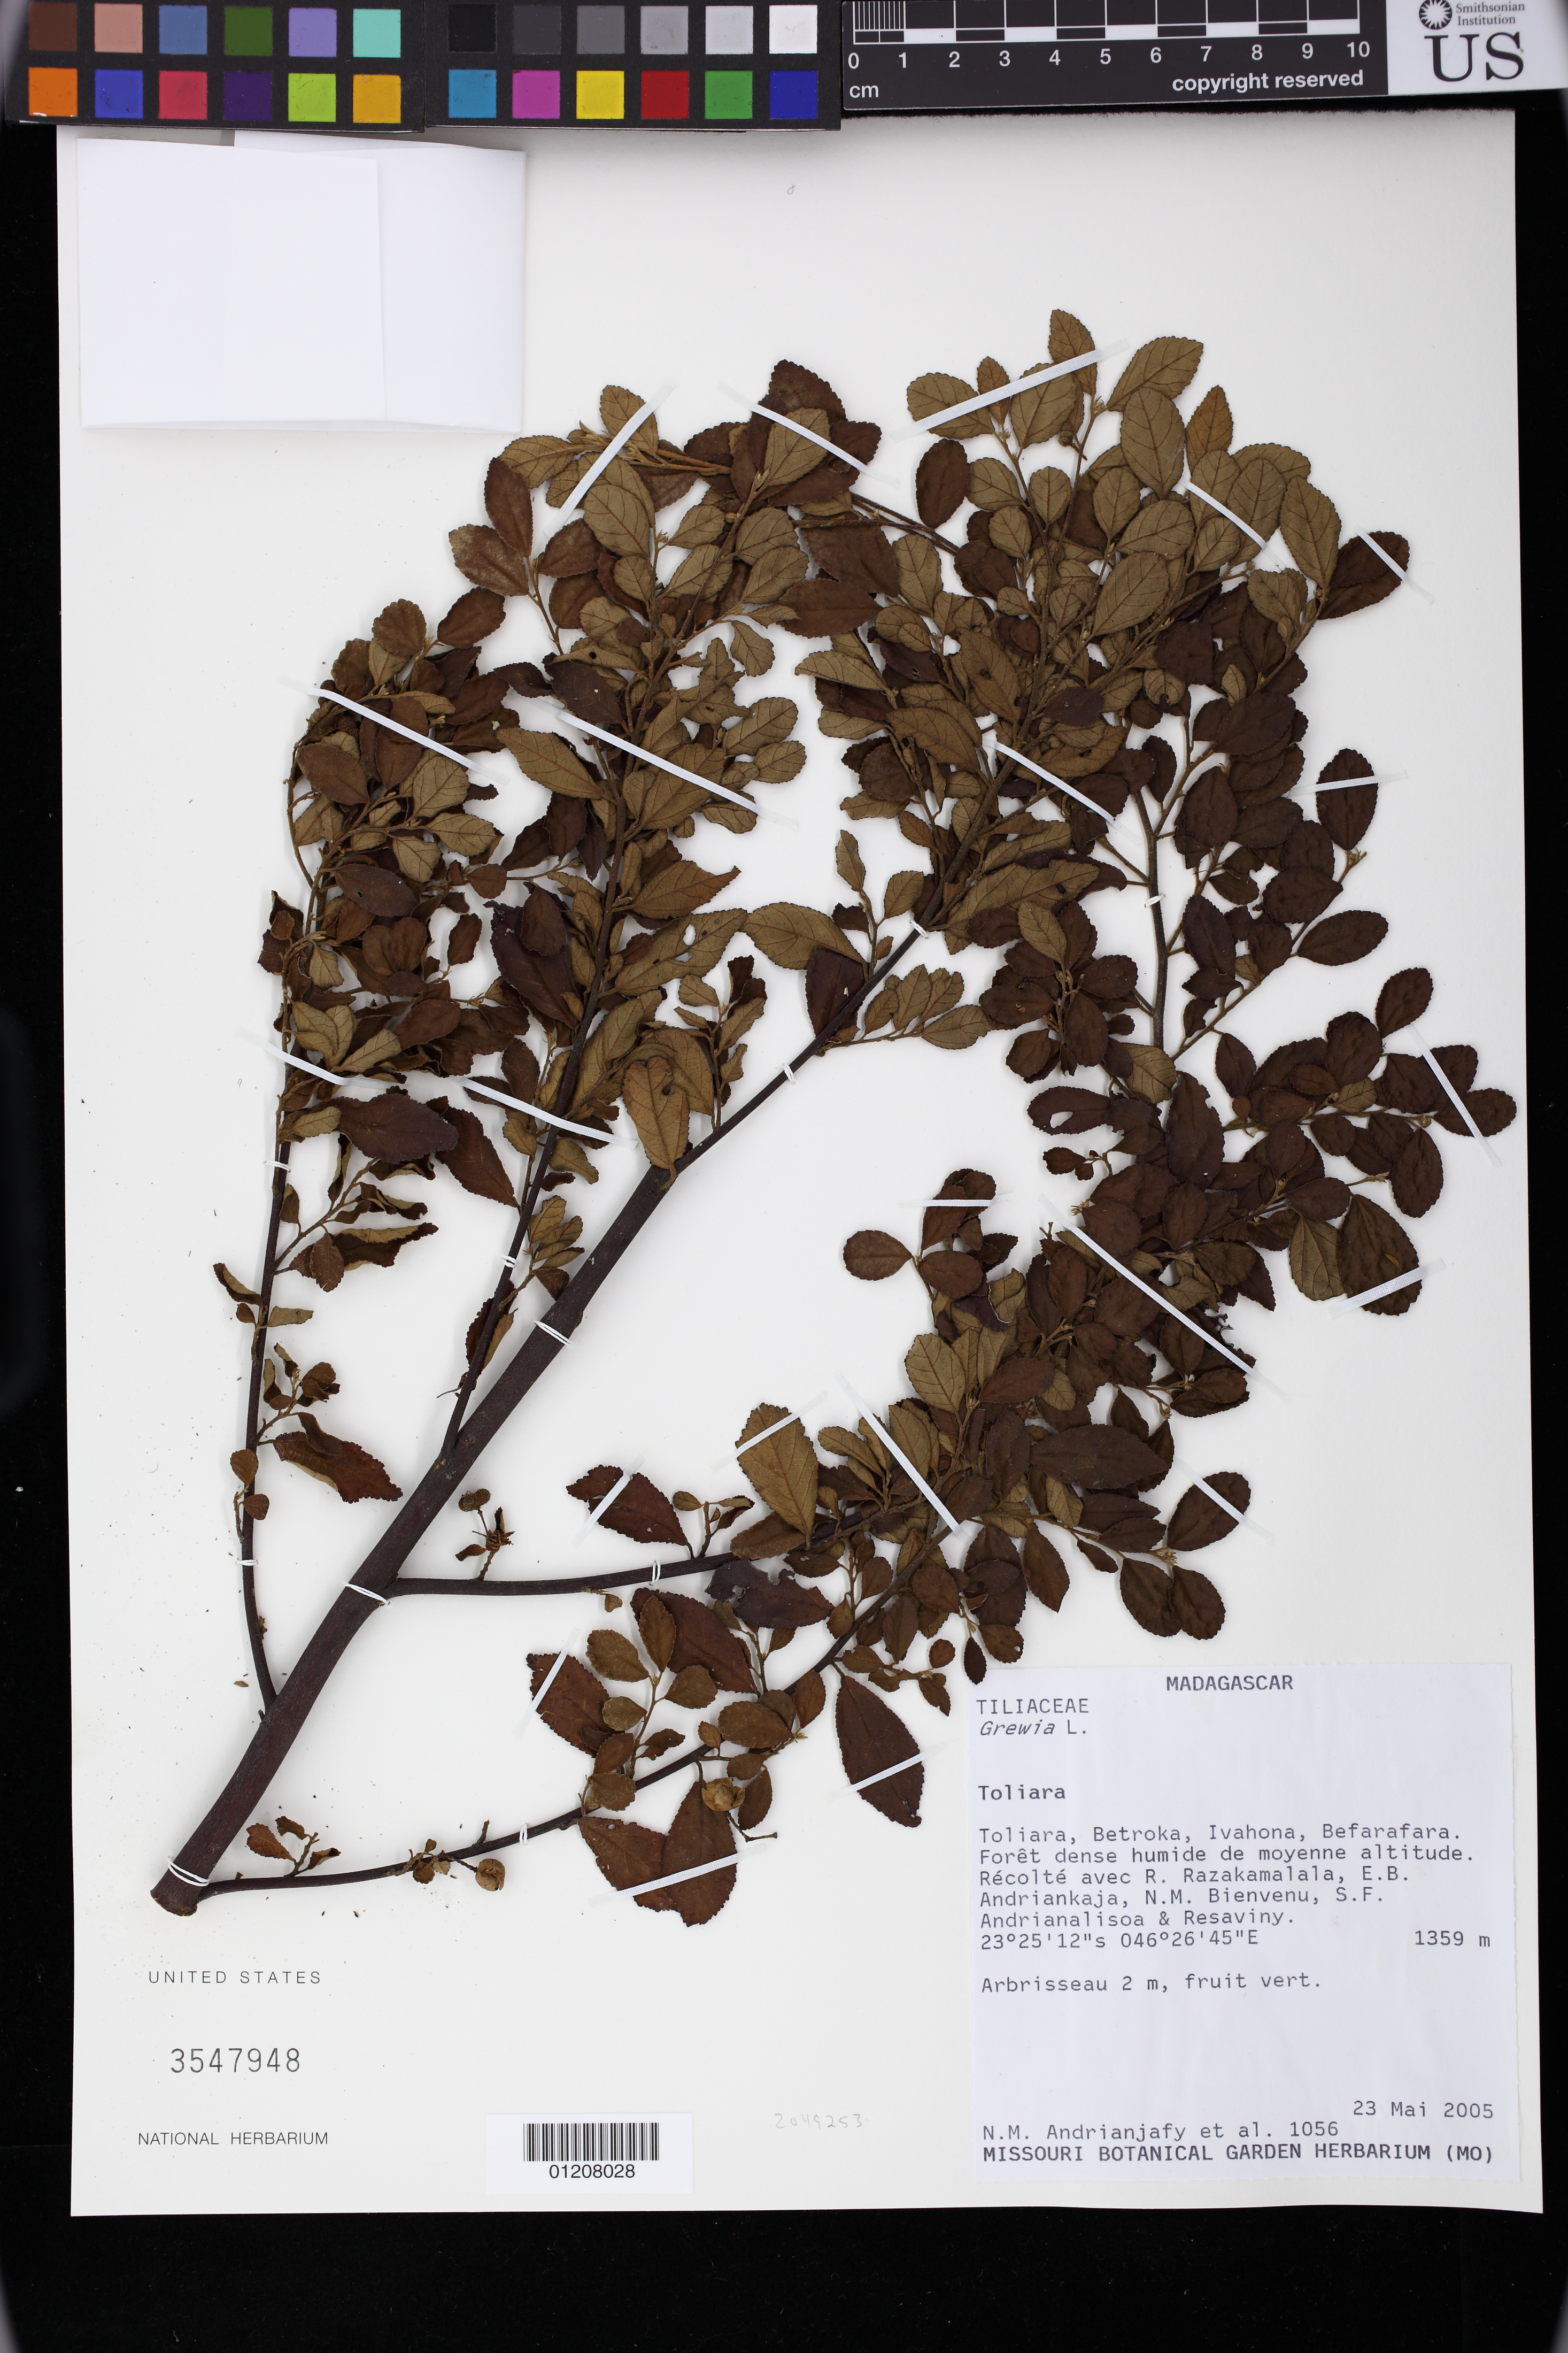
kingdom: Plantae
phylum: Tracheophyta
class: Magnoliopsida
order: Malvales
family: Malvaceae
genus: Grewia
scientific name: Grewia sp.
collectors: N. M. Andrianjafy, R. Razakamalala, E. B. Andriankaja, Resaviny & Andrianalisoa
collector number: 1056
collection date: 2005-05-23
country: Madagascar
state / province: Anosy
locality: Toliara, Betroka, Ivahona, Befarafara.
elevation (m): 1359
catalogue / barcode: US 3547948